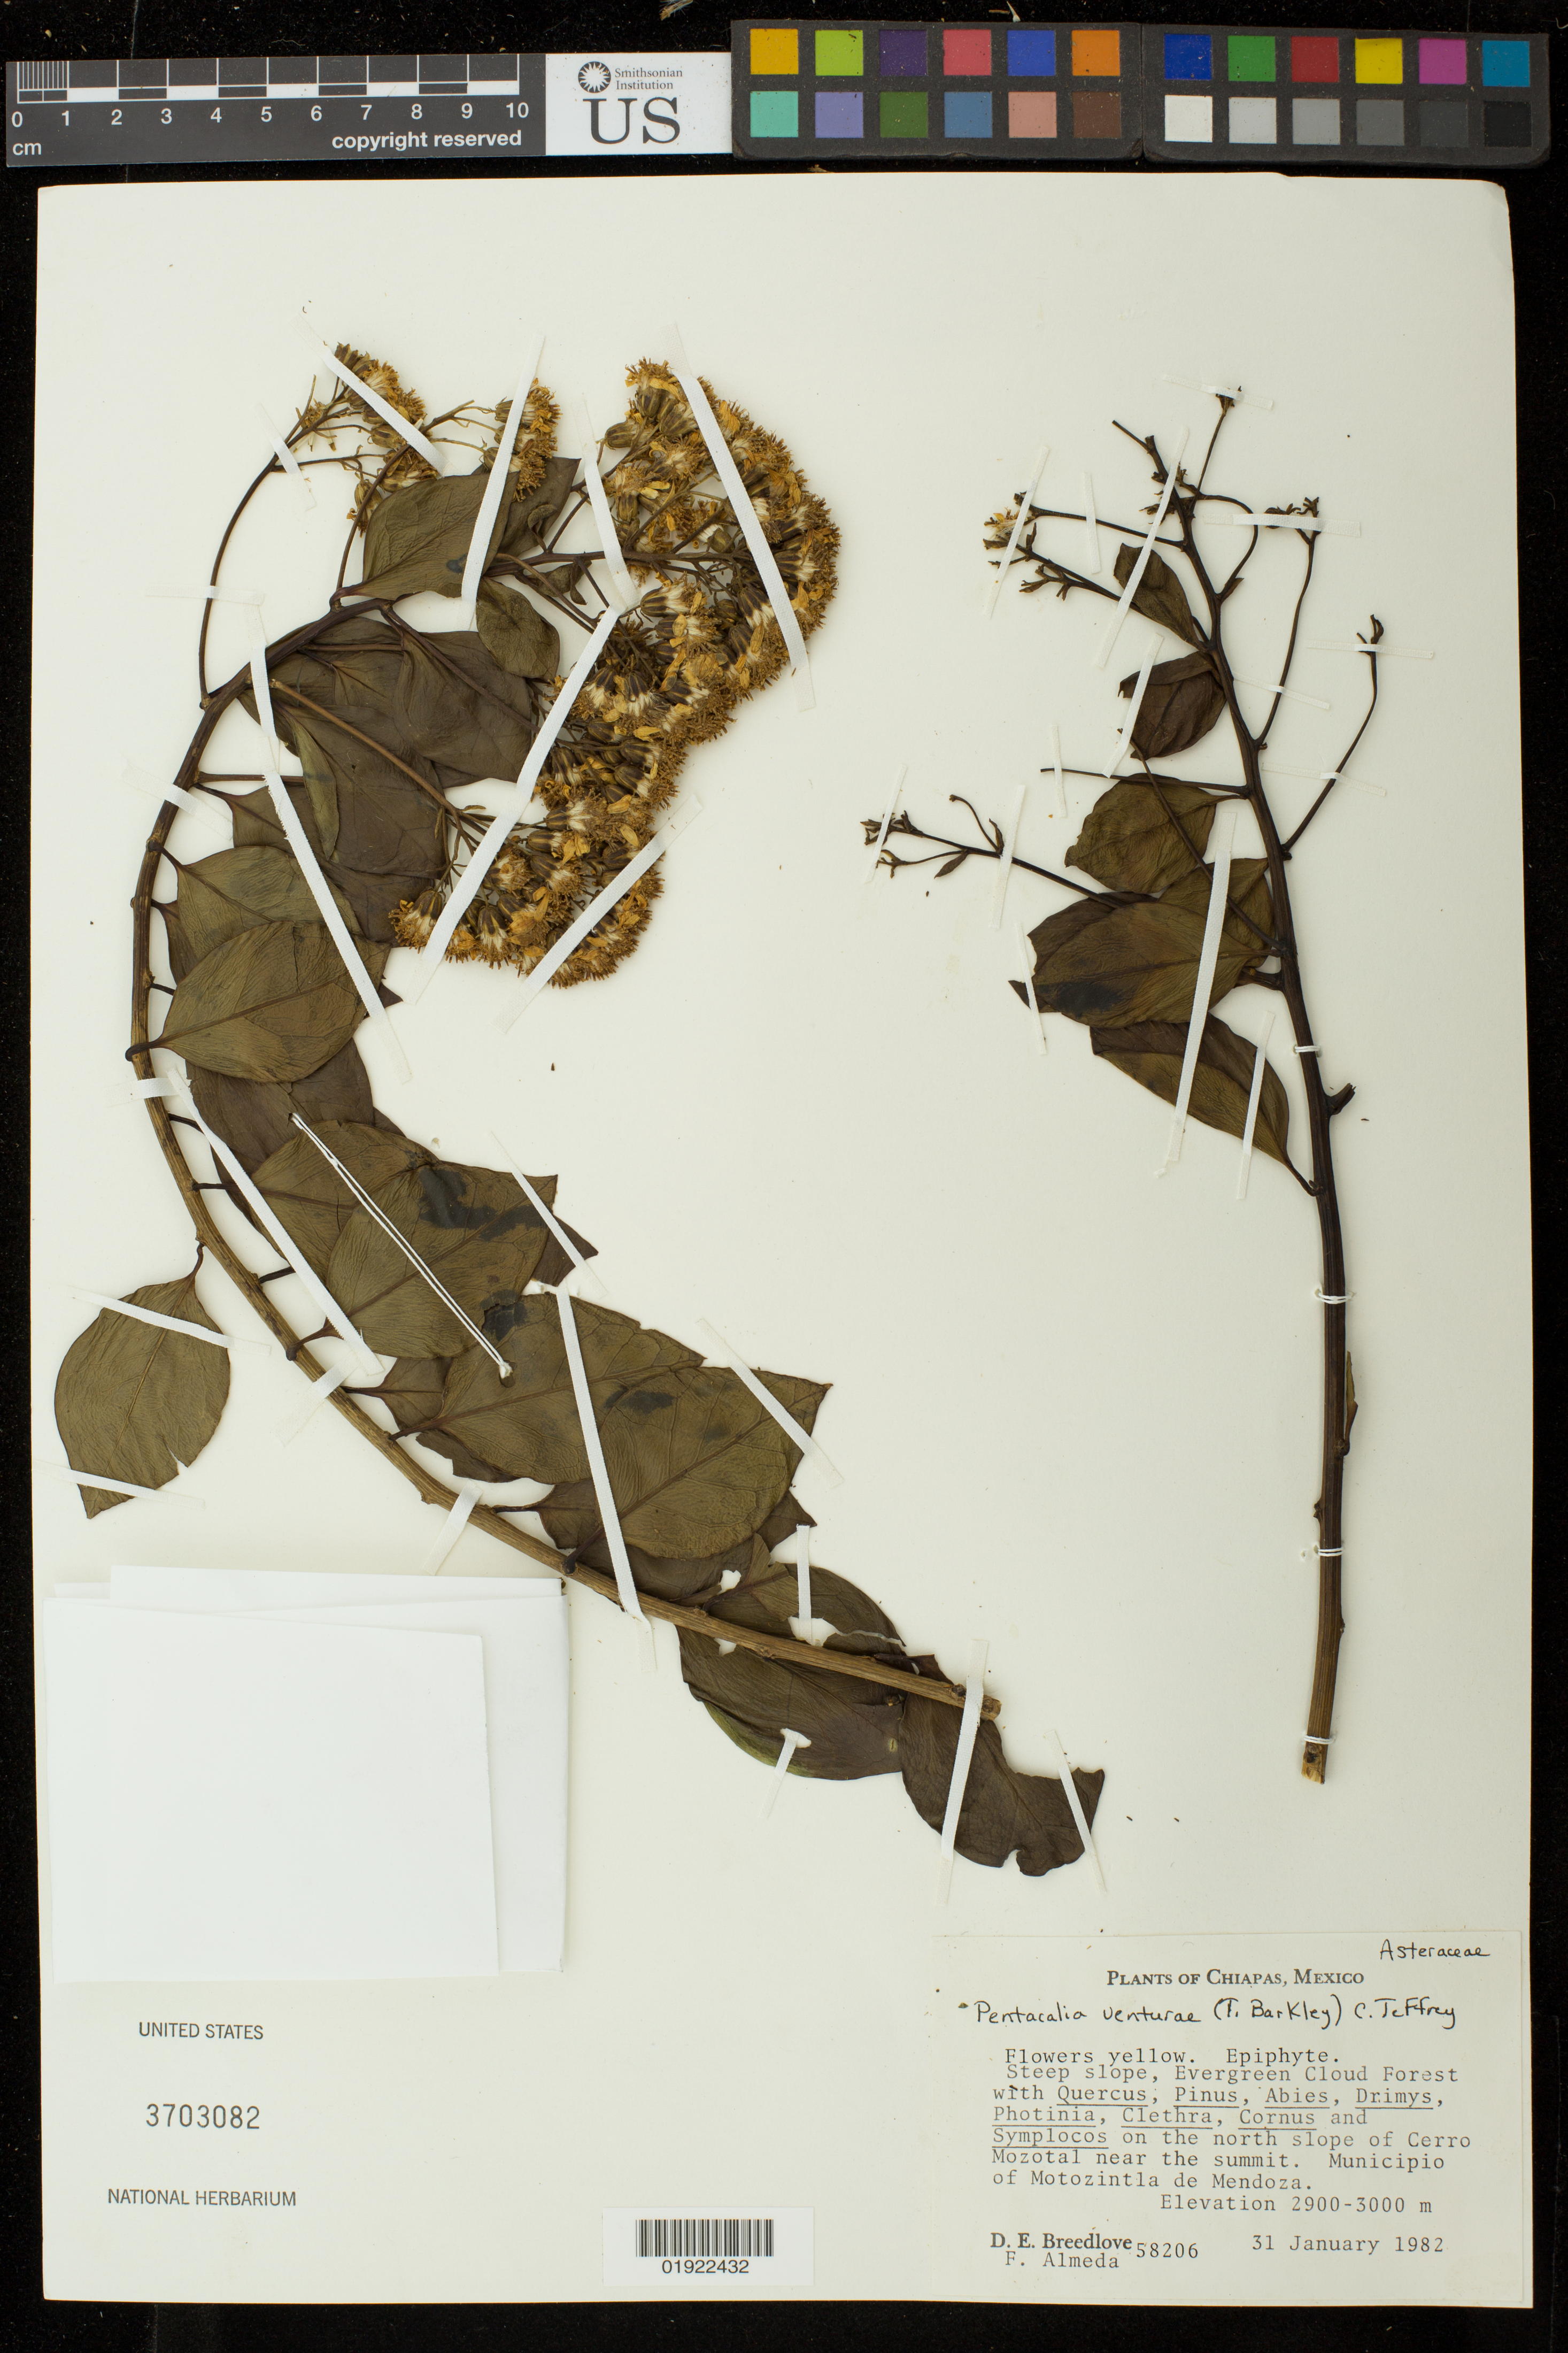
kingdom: Plantae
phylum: Tracheophyta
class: Magnoliopsida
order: Asterales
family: Asteraceae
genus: Pentacalia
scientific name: Pentacalia venturae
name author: (T.M. Barkley) C. Jeffrey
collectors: D. E. Breedlove & F. Almeda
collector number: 58206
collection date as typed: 31 January 1982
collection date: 1982-01-31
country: Mexico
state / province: Chiapas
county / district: Motozintla de Mendoza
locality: on the north slope of Cerro Mozotal near the summit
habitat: steep slope, evergreen cloud forest wtih Quercus, Pinus, Abies, Drimys, Photinia, Clethra, Cornus and Symplocos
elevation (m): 2900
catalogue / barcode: US 3703082